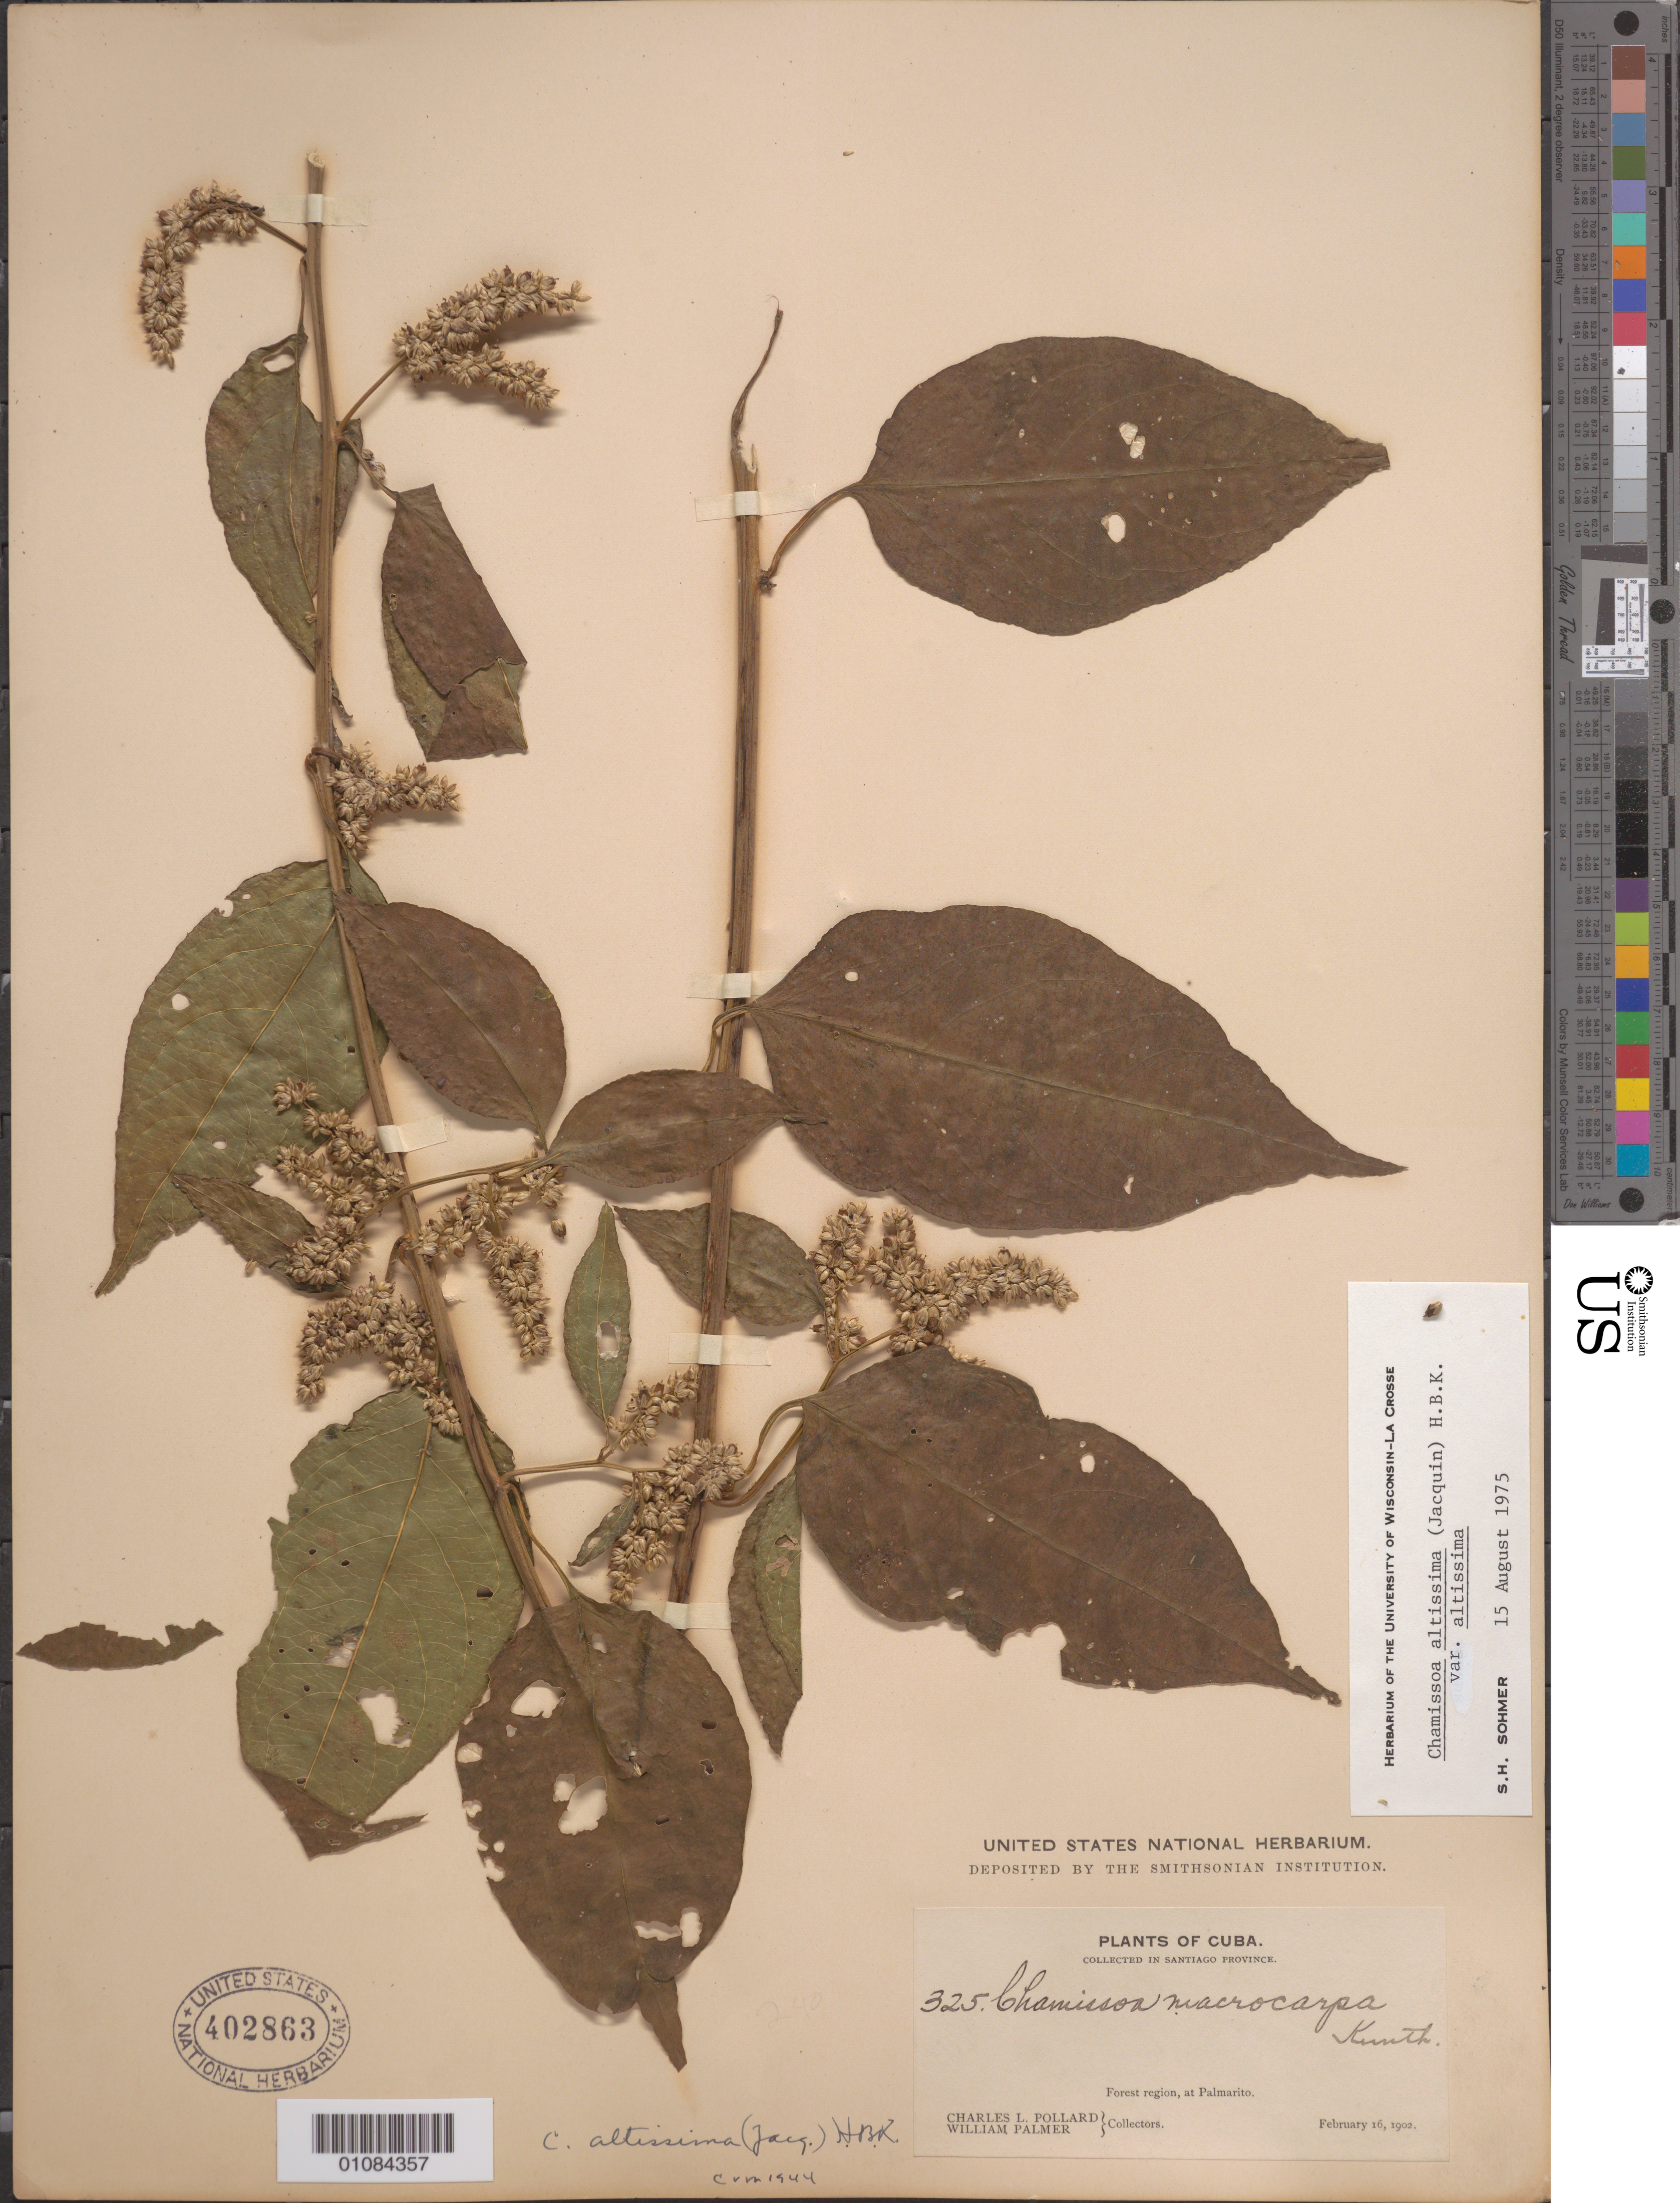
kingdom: Plantae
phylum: Tracheophyta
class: Magnoliopsida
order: Caryophyllales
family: Amaranthaceae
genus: Chamissoa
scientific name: Chamissoa altissima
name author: (Jacq.) Kunth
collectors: C. L. Pollard & W. Palmer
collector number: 325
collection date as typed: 16 Feb 1902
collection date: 1902-02-16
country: Cuba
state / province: Santiago de Cuba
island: Cuba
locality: Santiago Province, Palmarito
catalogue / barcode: US 402863